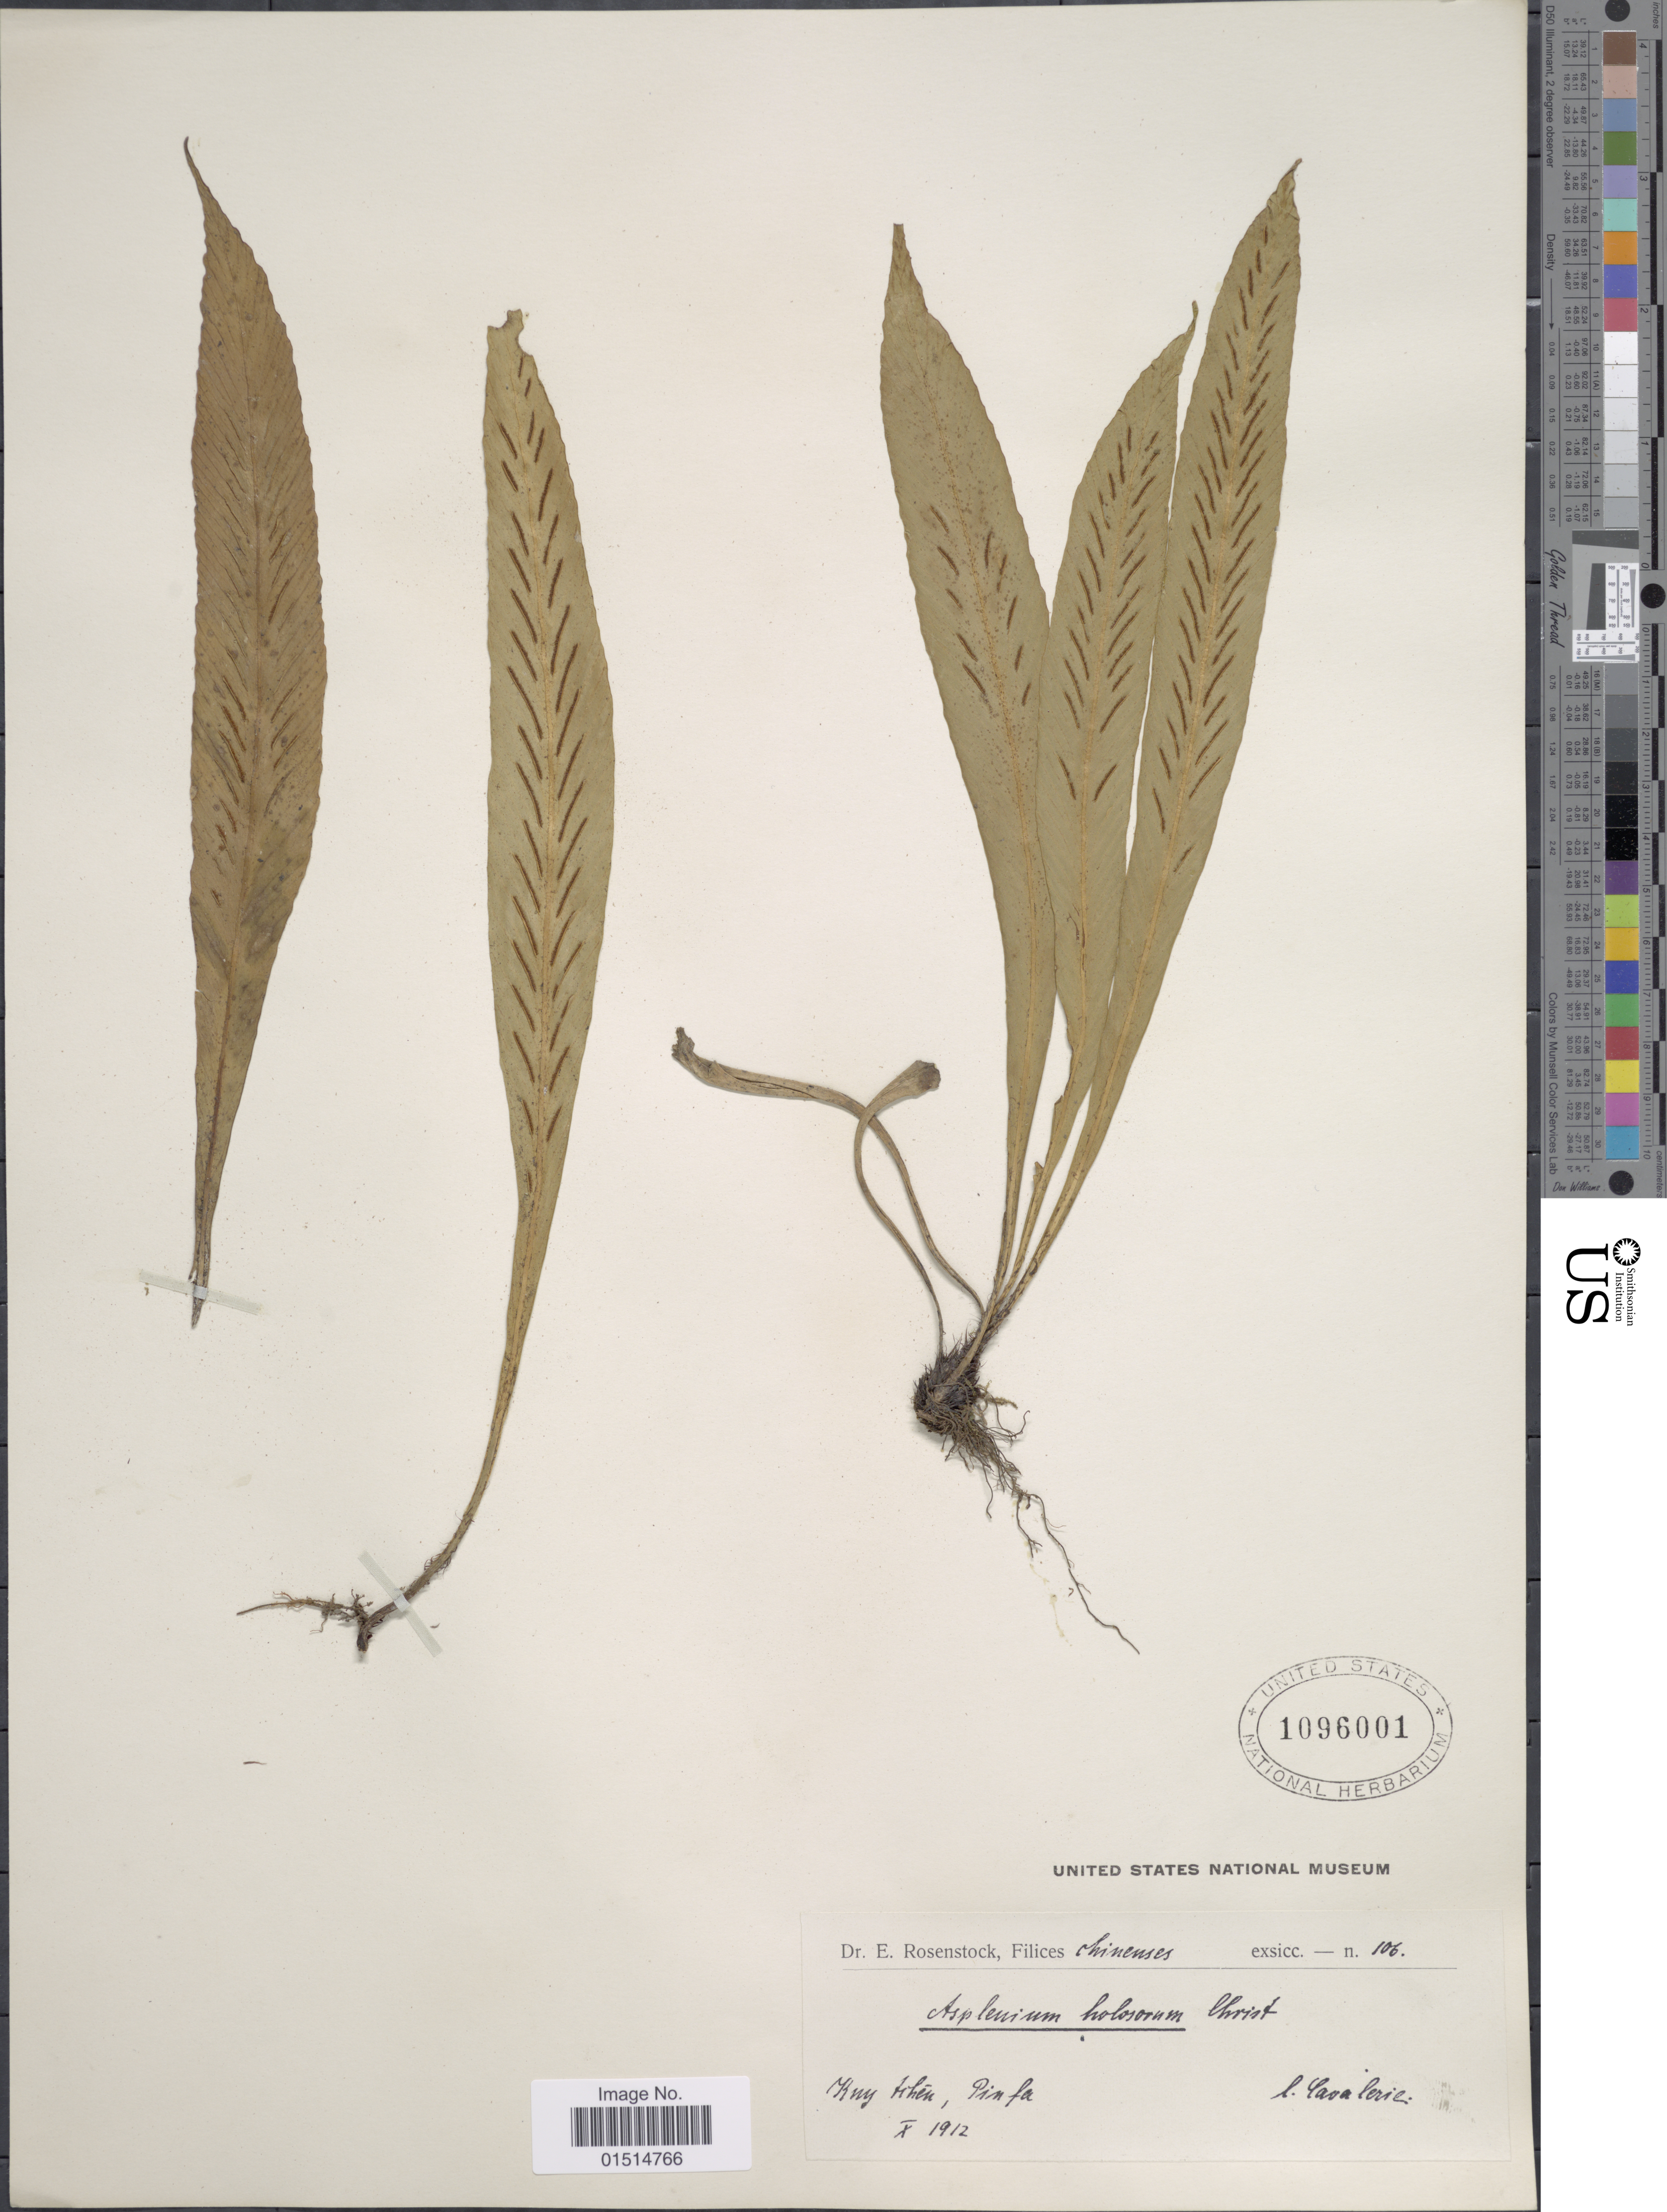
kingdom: Plantae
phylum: Tracheophyta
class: Polypodiopsida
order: Polypodiales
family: Aspleniaceae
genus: Asplenium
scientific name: Asplenium ensiforme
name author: Wall. ex Hook. & Grev.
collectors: -. Cavalerie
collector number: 106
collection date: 1912-10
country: China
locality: Filices chinenses. Kuy Tiheu, Pinfa [interpreted]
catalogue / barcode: US 1096001